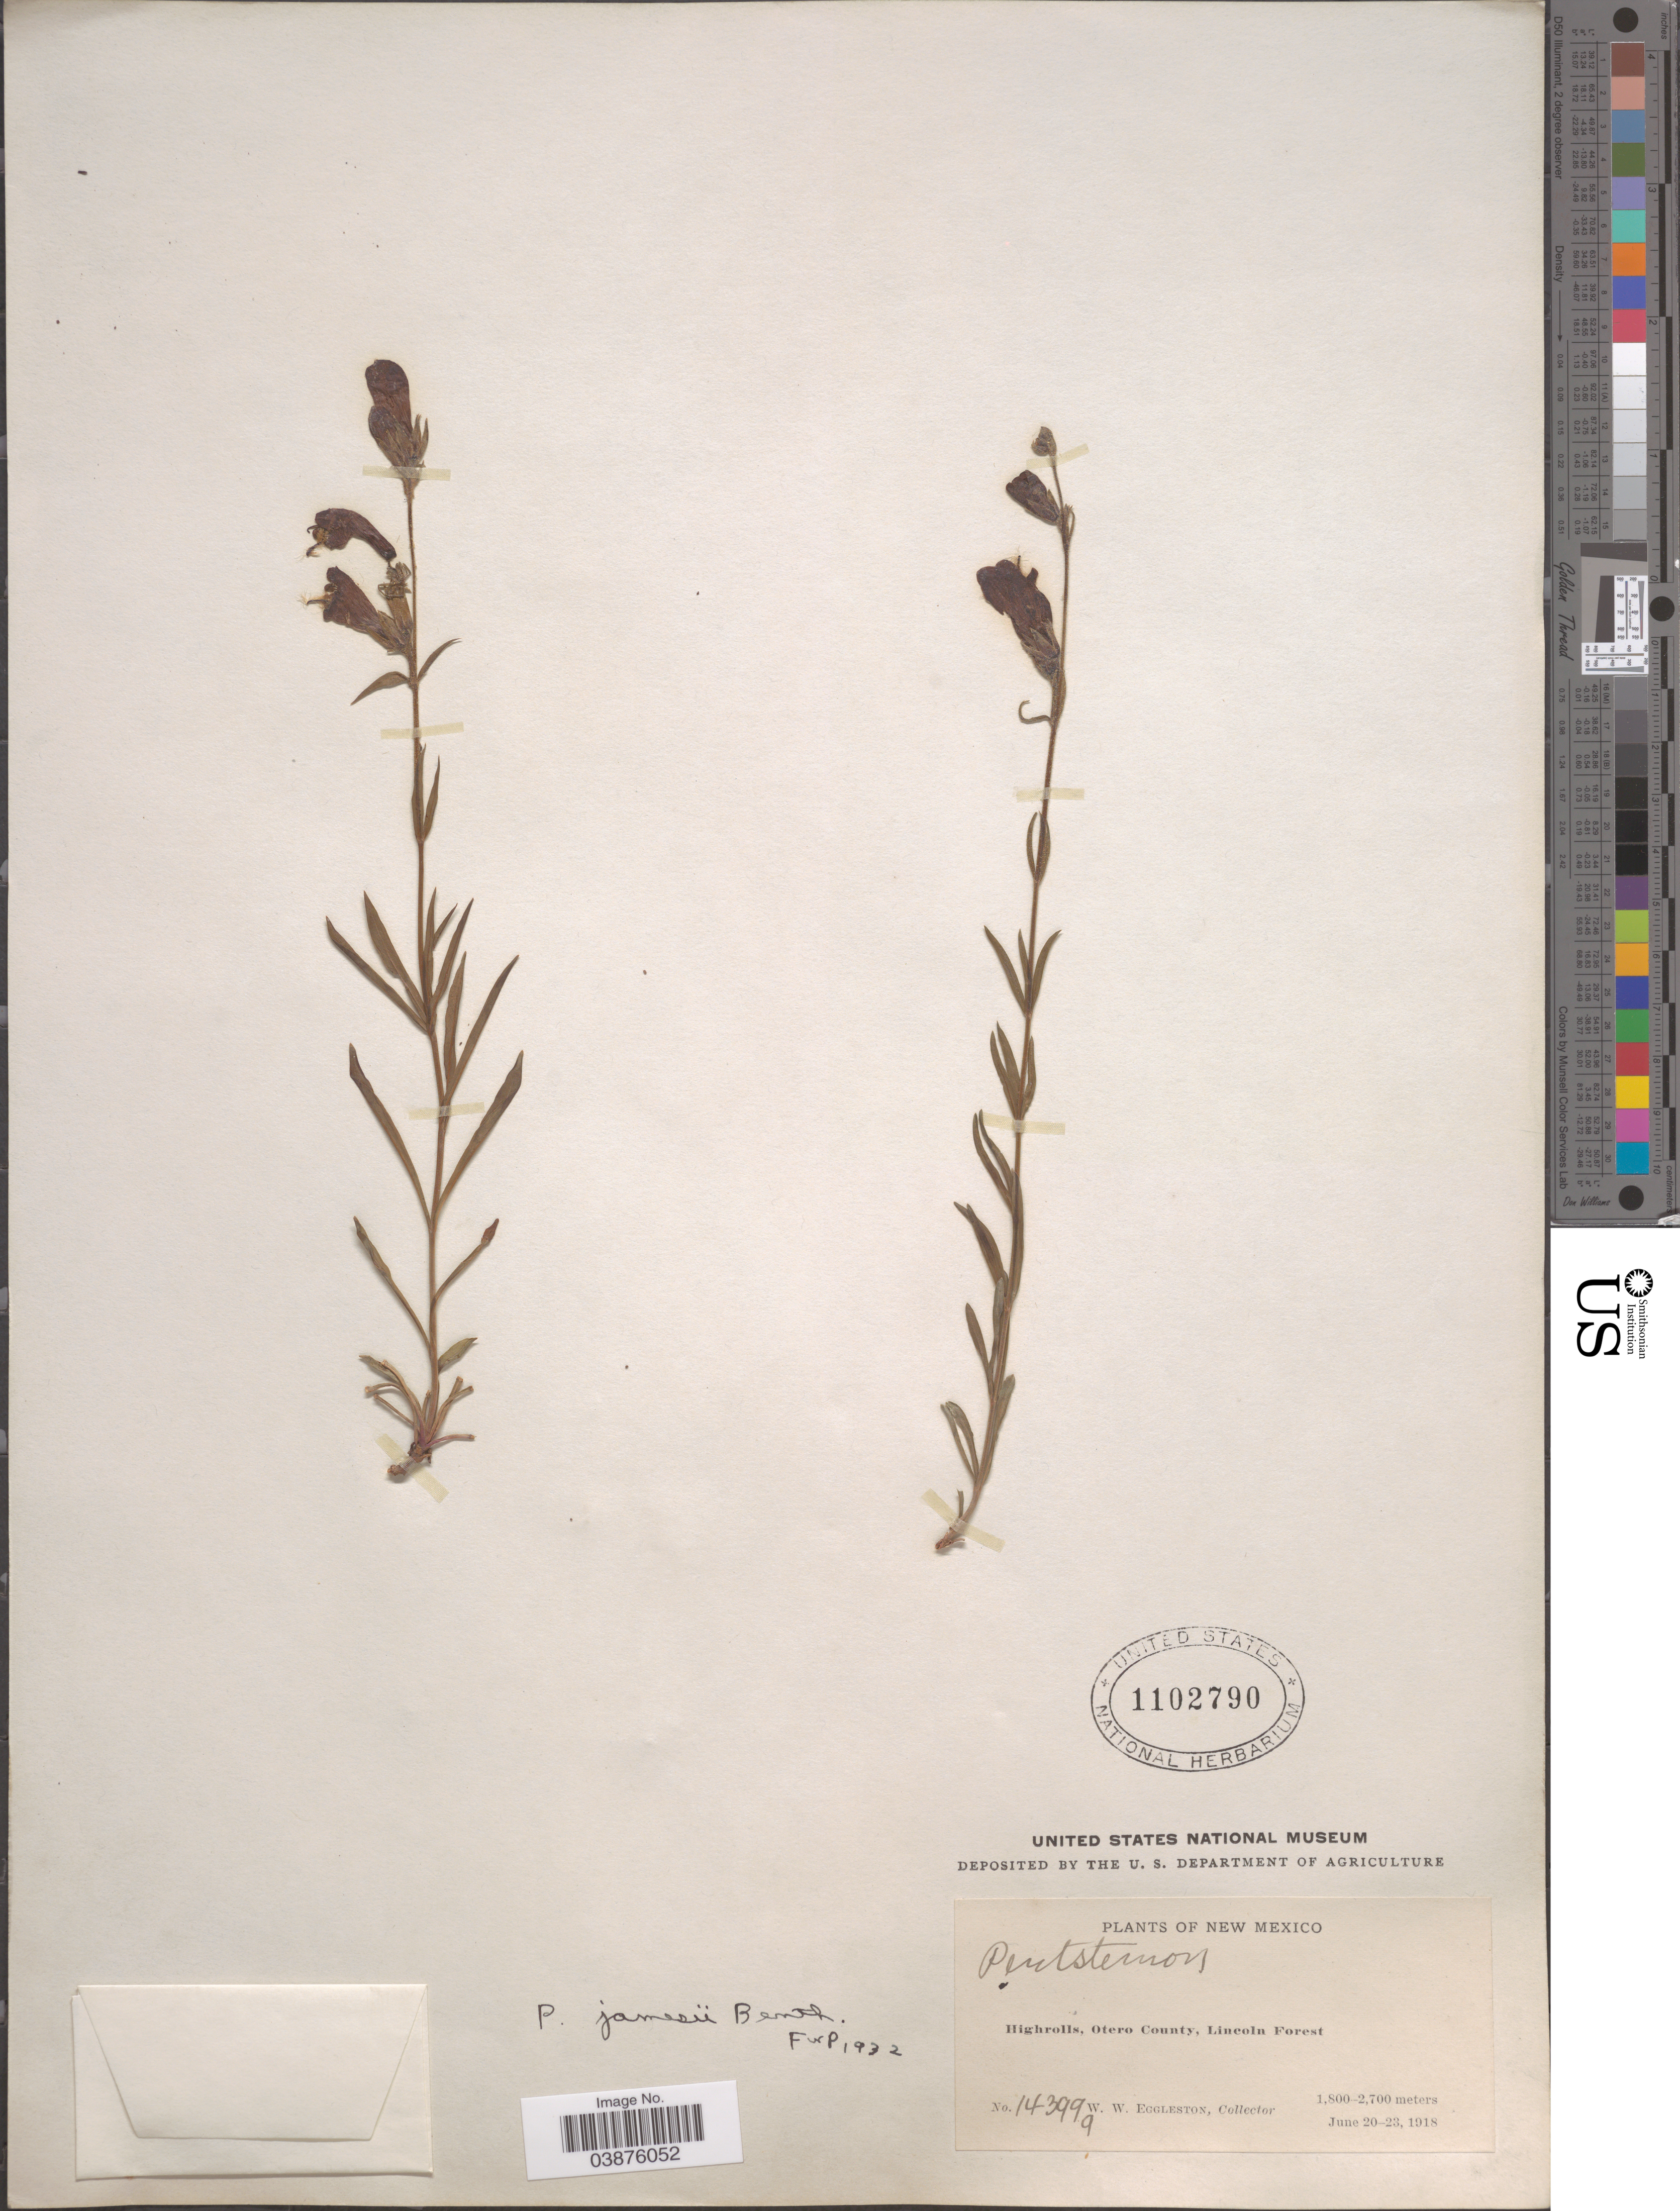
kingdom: Plantae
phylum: Tracheophyta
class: Magnoliopsida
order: Lamiales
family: Plantaginaceae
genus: Penstemon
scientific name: Penstemon jamesii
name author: Benth.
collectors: W. W. Eggleston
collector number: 143999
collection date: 1918-06-20/1918-06-23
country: United States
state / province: New Mexico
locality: Highrolls, Otero County, Lincoln Forest.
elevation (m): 1800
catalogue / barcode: US 1102790